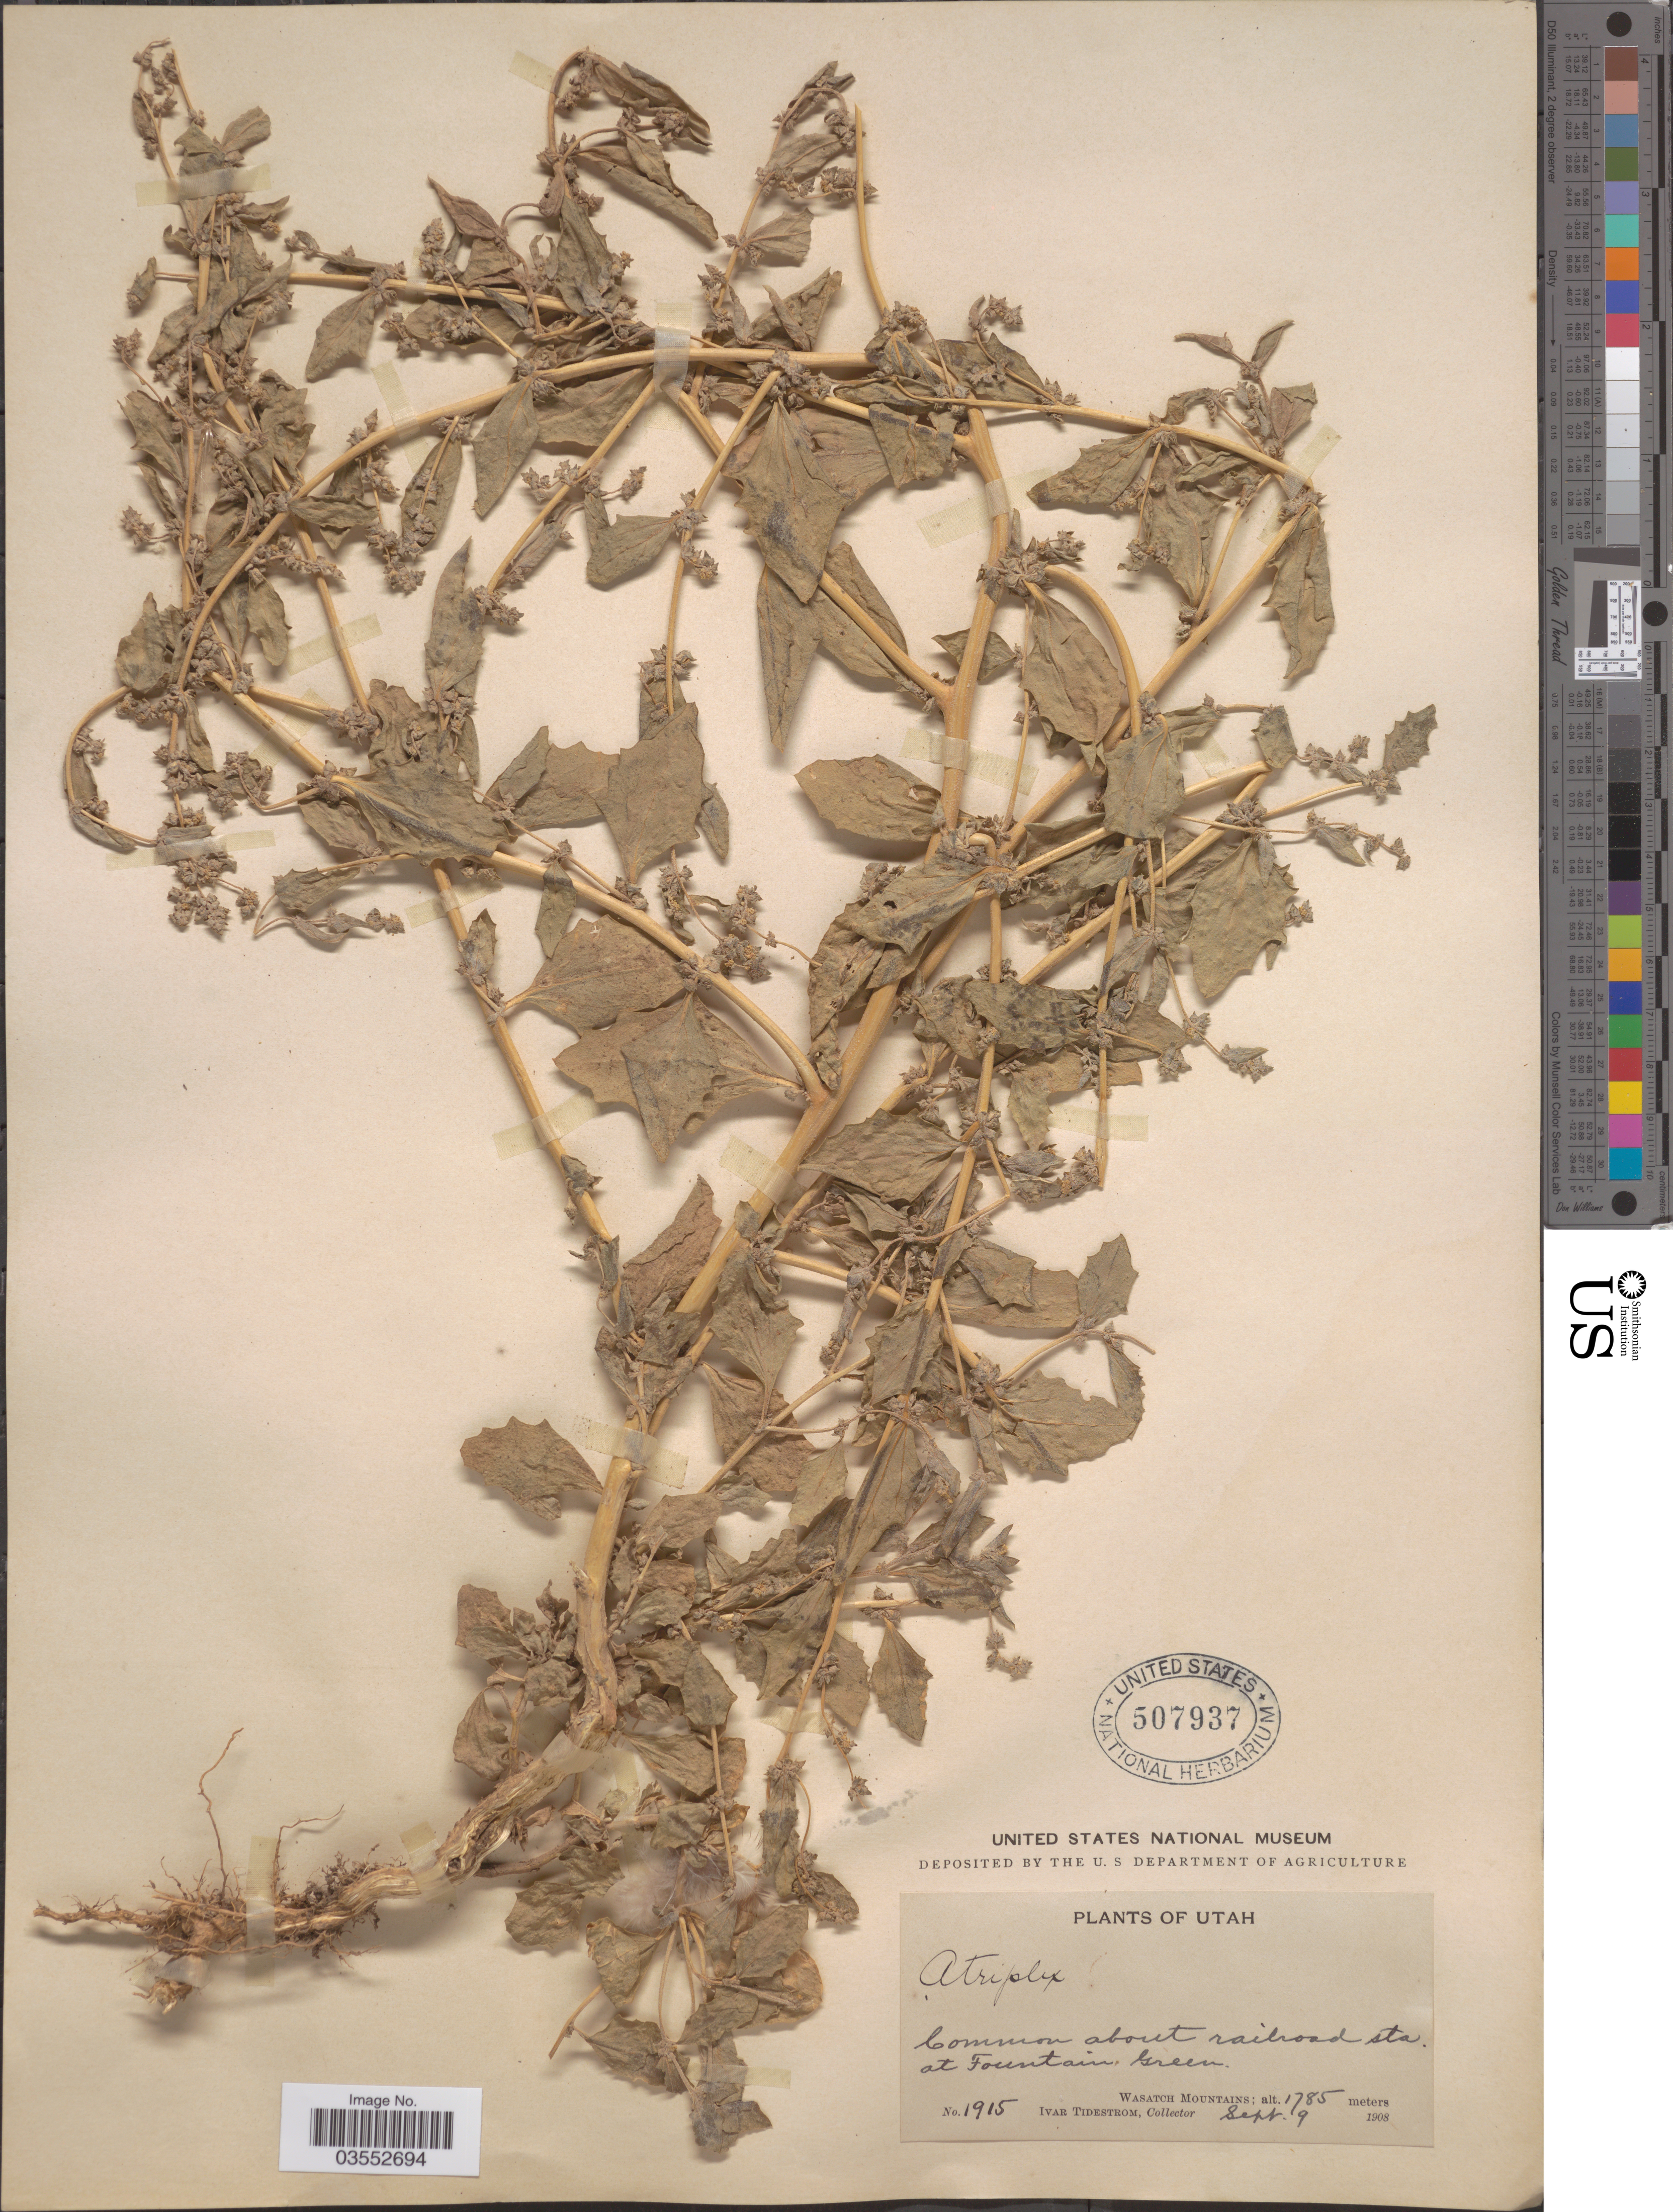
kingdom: Plantae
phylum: Tracheophyta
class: Magnoliopsida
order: Caryophyllales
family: Amaranthaceae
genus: Atriplex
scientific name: Atriplex rosea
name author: L.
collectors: I. F. Tidestrom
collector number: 1915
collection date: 1908-09-09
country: United States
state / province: Utah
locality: About railroad sta. at Fountain Green. Wasatch Mountains.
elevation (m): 1785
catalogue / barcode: US 507937